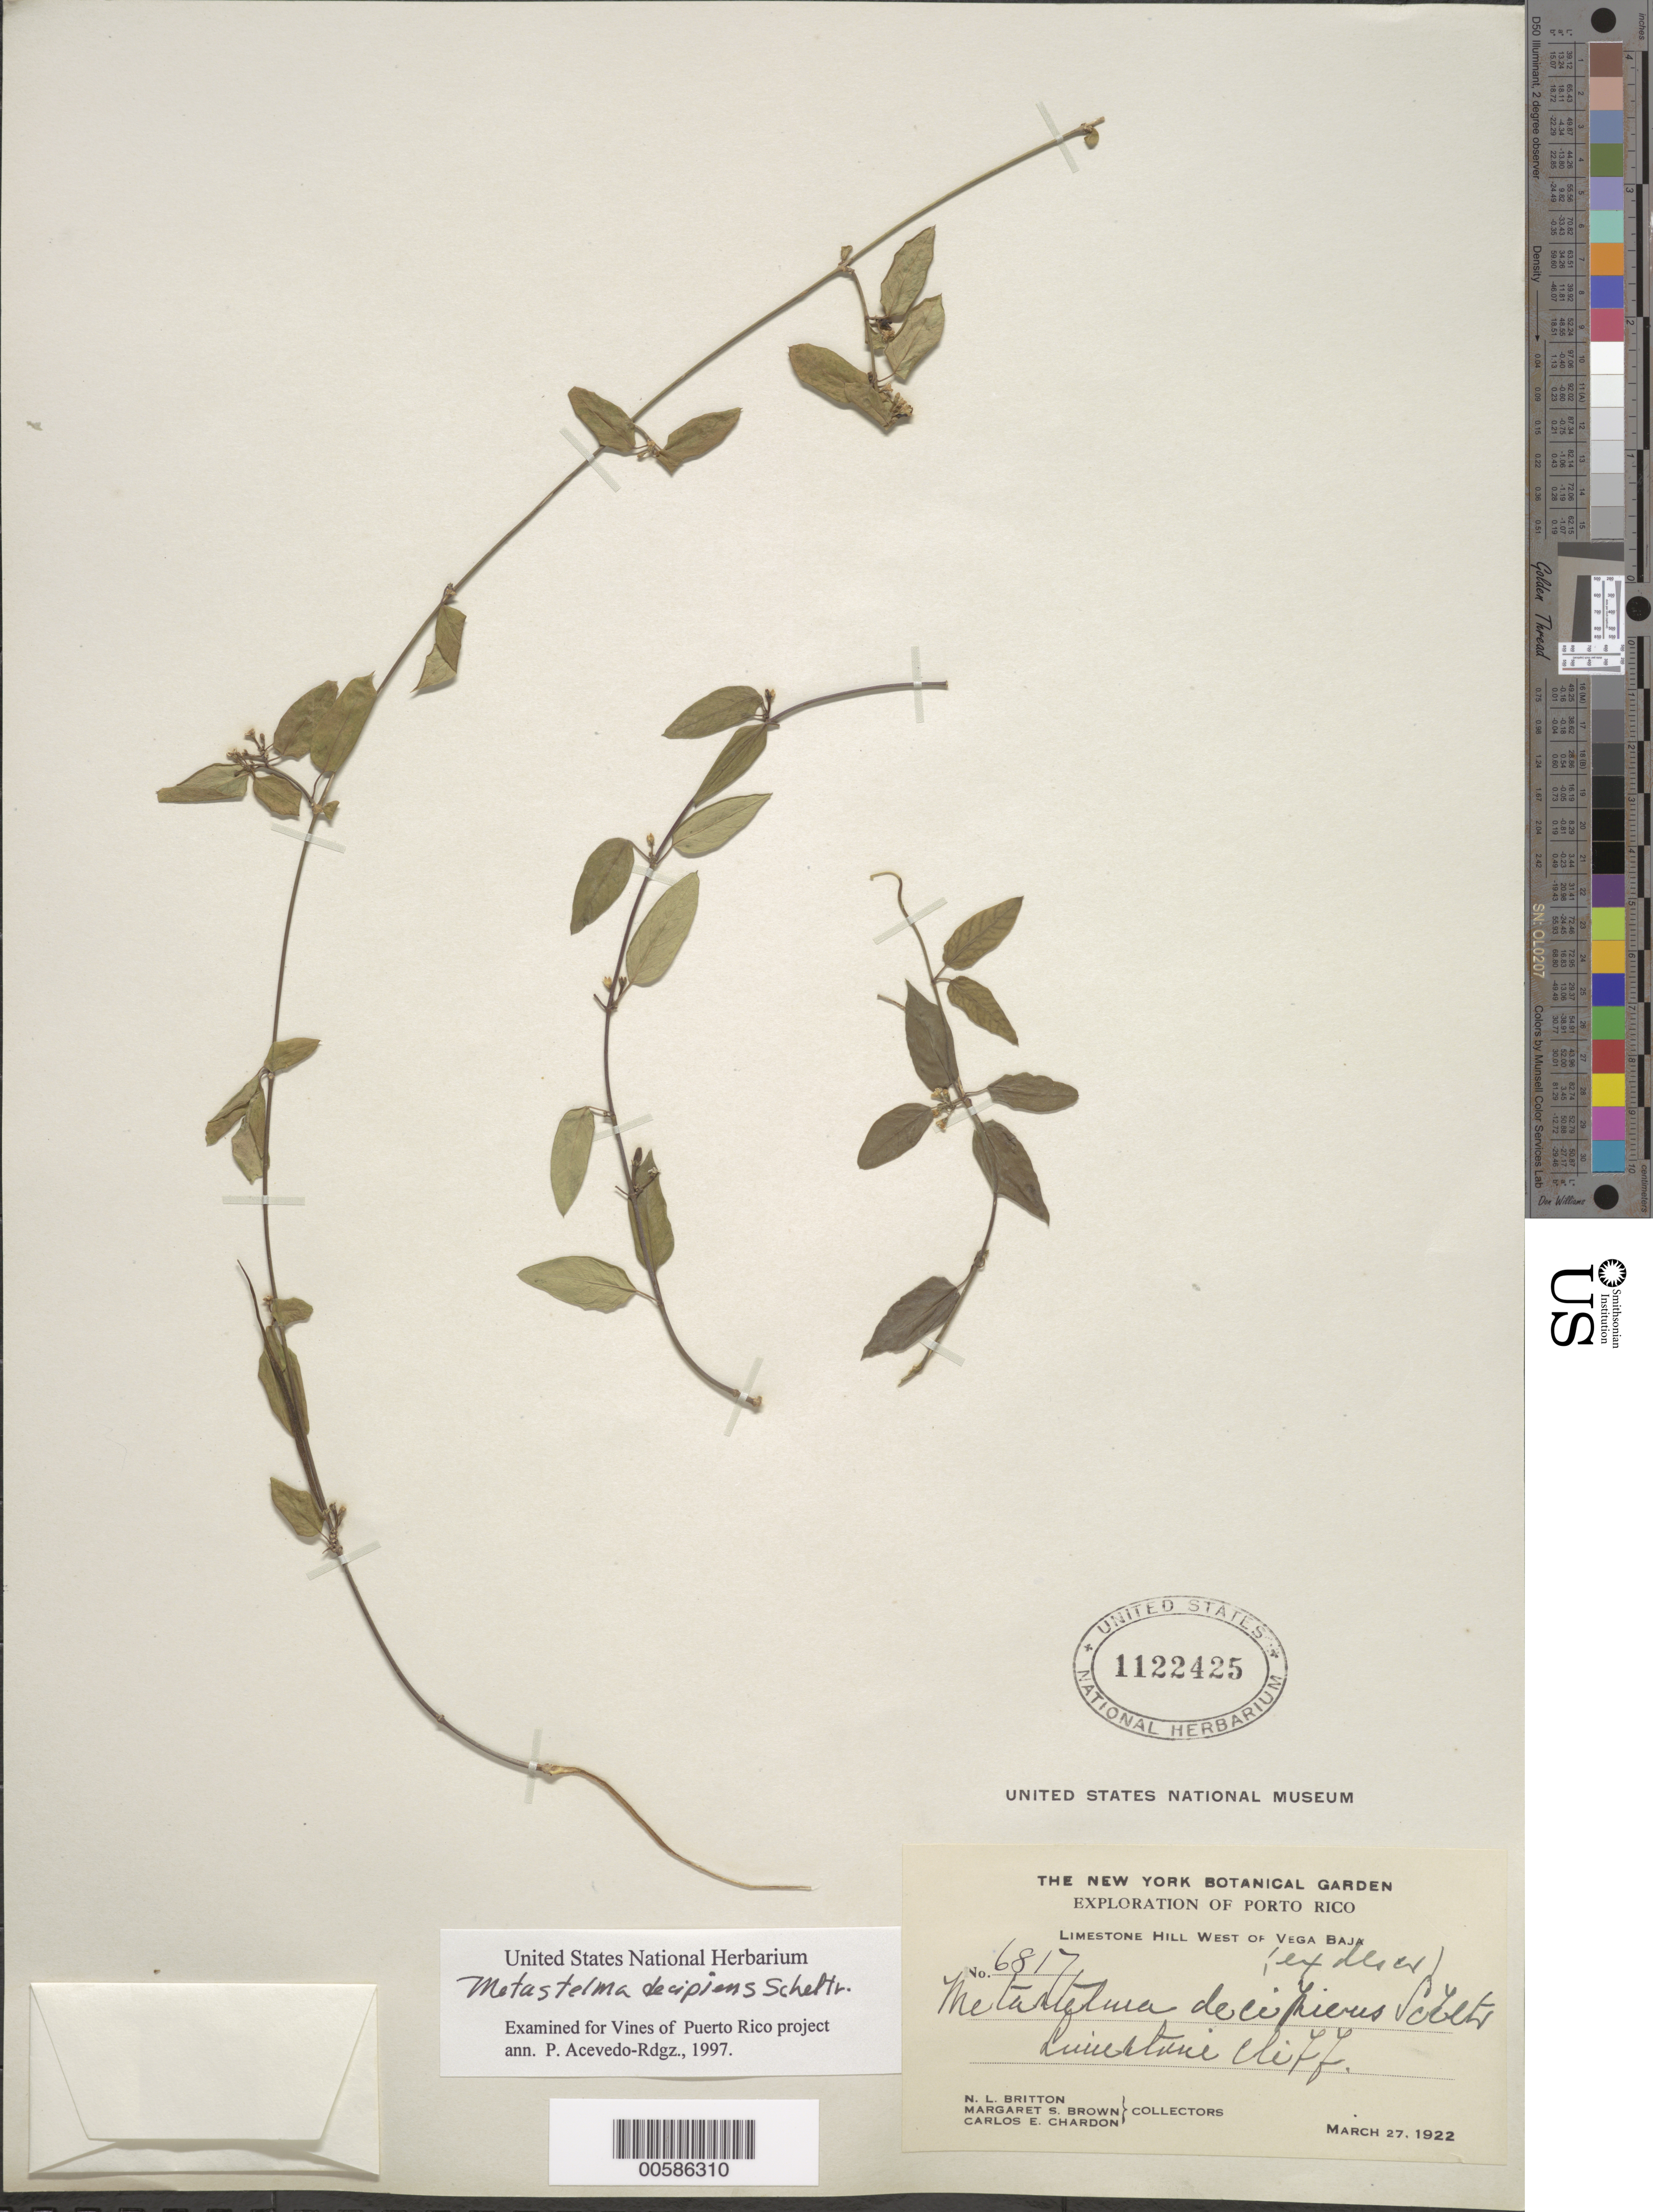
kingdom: Plantae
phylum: Tracheophyta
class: Magnoliopsida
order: Gentianales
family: Apocynaceae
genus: Metastelma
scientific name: Metastelma decipiens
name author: Schltr.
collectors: N. Britton, M. S. Brown & C. E. Chardón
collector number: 6817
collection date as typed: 27 Mar 1922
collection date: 1922-03-27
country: Puerto Rico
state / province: Vega Baja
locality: Limestone Hill W of Vega Baja.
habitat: limestone cliff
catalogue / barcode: US 1122425